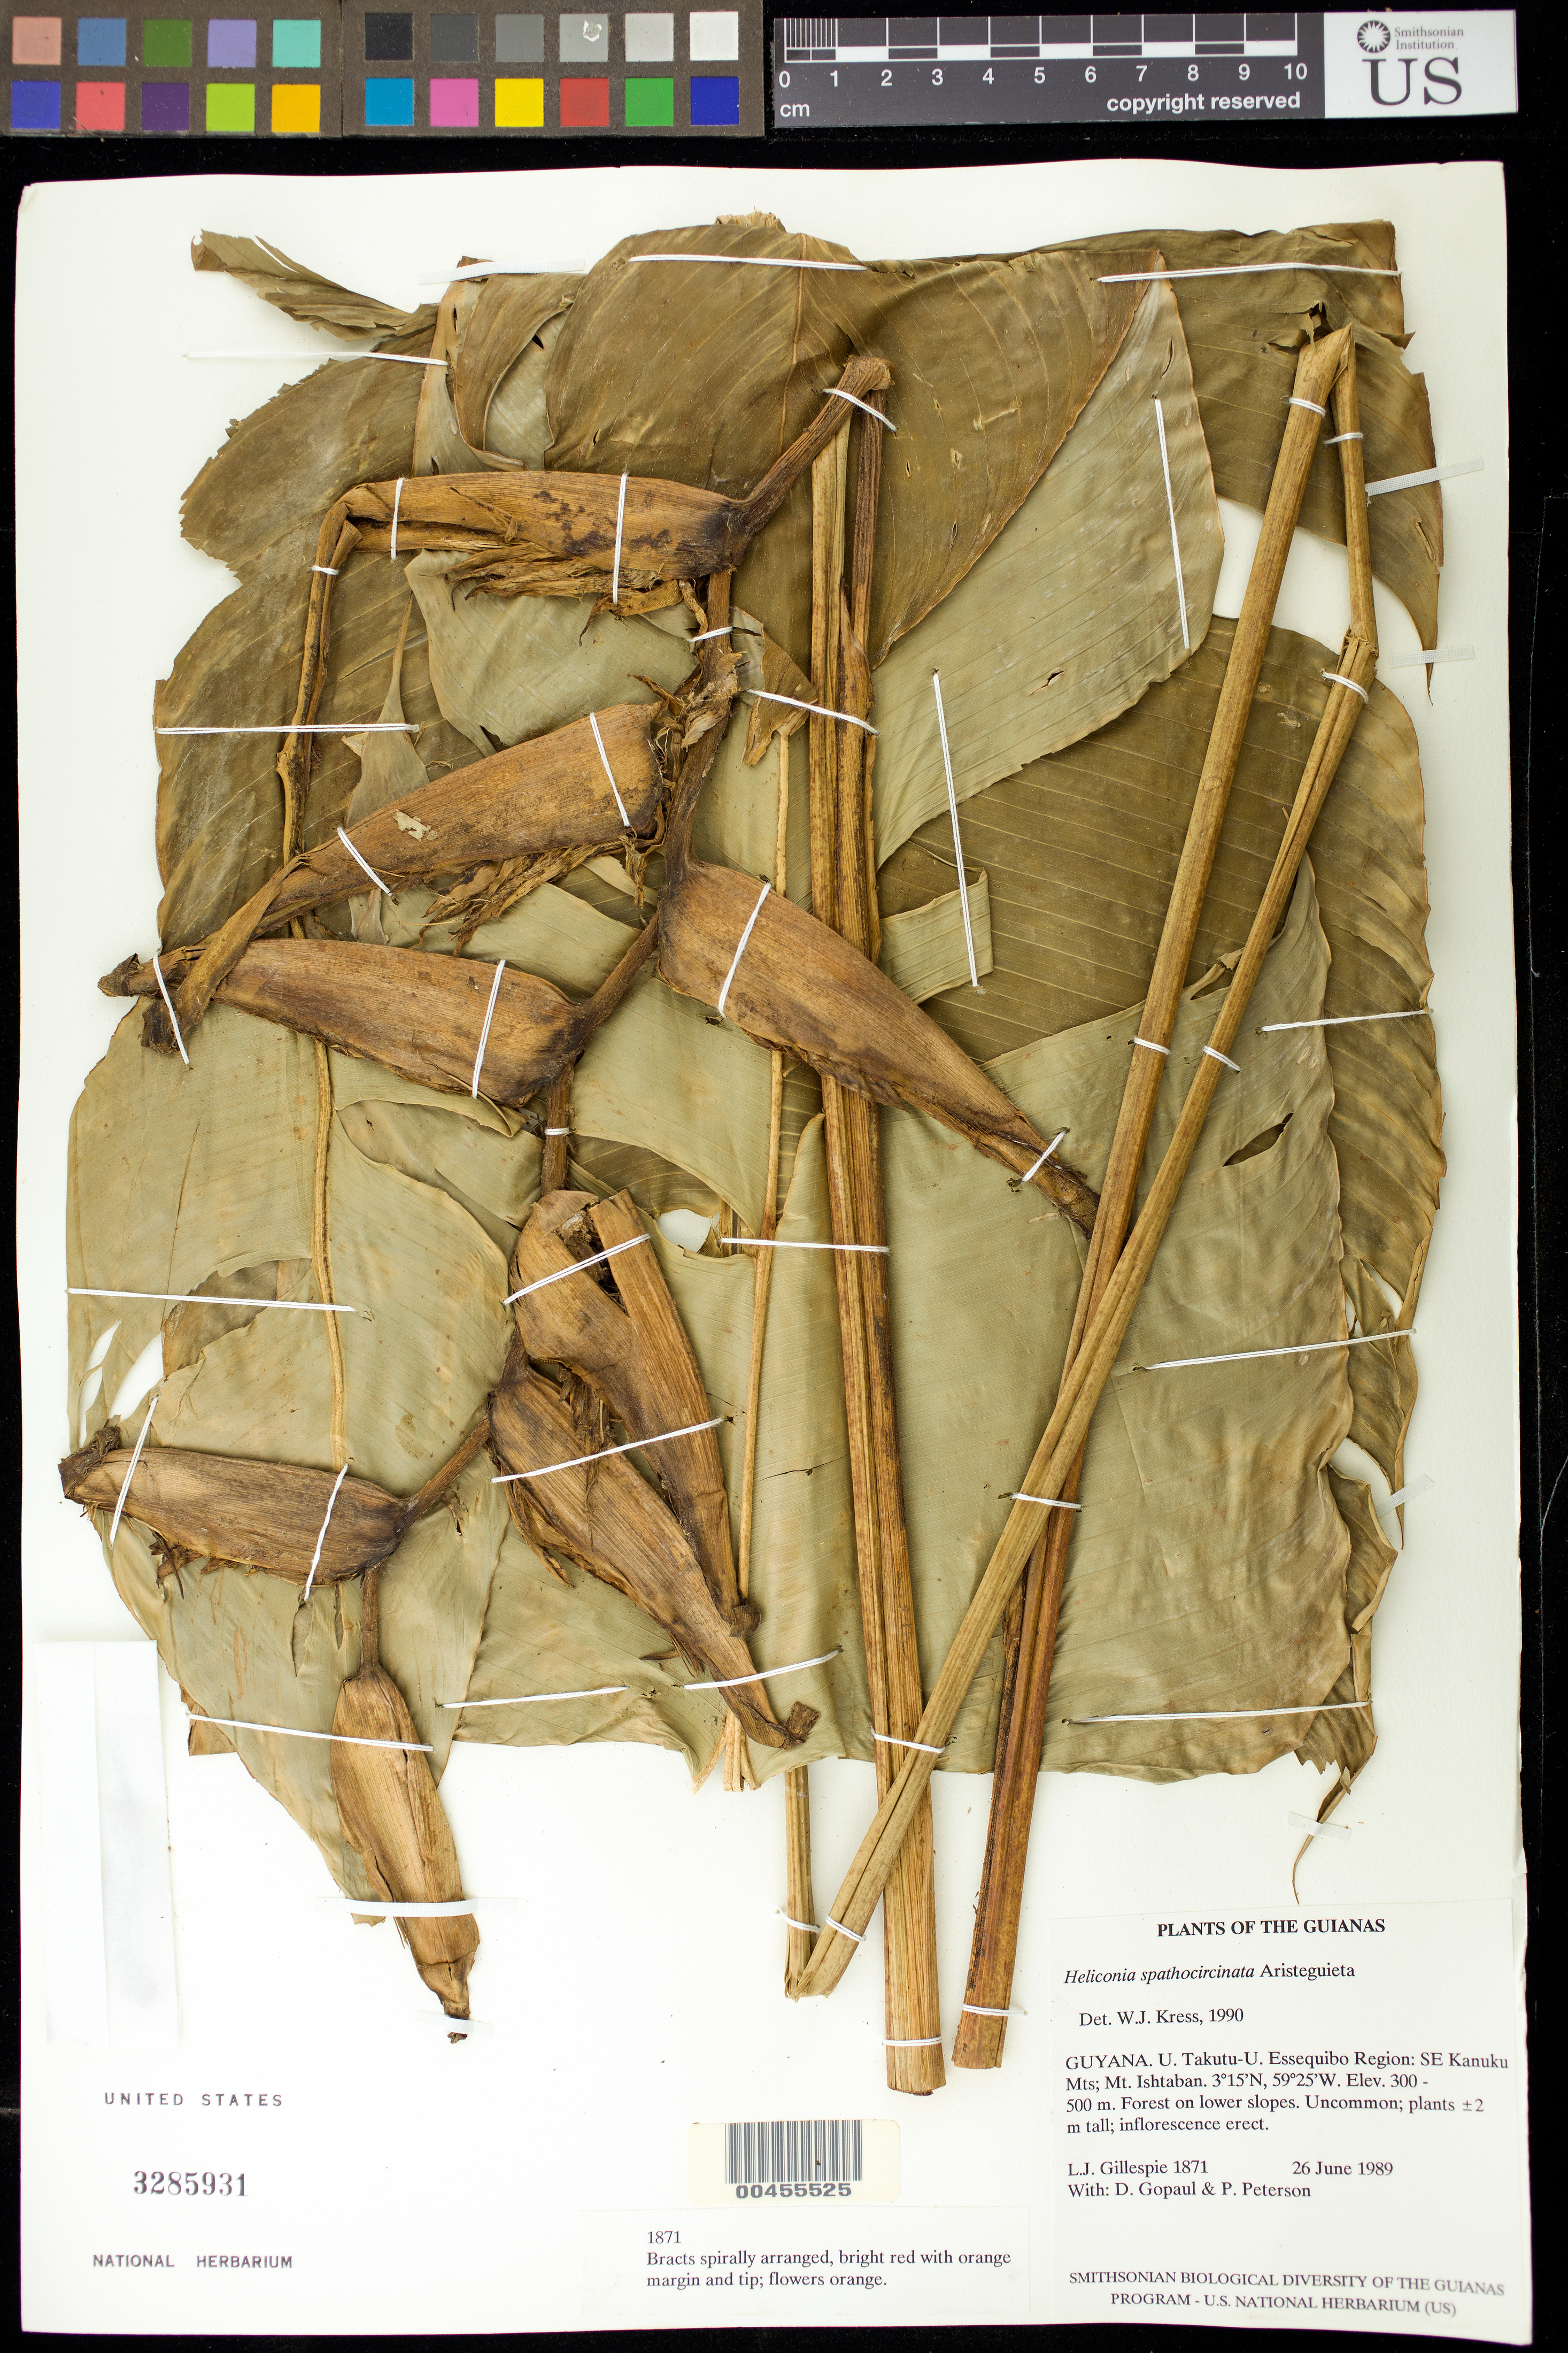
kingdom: Plantae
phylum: Tracheophyta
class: Liliopsida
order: Zingiberales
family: Heliconiaceae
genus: Heliconia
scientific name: Heliconia spathocircinata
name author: Aristeg.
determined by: Kress, W. J., (US), Smithsonian Institution - National Museum of Natural History (UNITED STATES)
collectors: L. J. Gillespie, D. Gopaul & P. M. Peterson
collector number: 1871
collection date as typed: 26 June 1989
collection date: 1989-06-26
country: Guyana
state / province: U. Takutu-U. Essequibo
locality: SE Kanuku Mts; Mt. Ishtaban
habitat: Forest on lower slopes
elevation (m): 300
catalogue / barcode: US 3285931